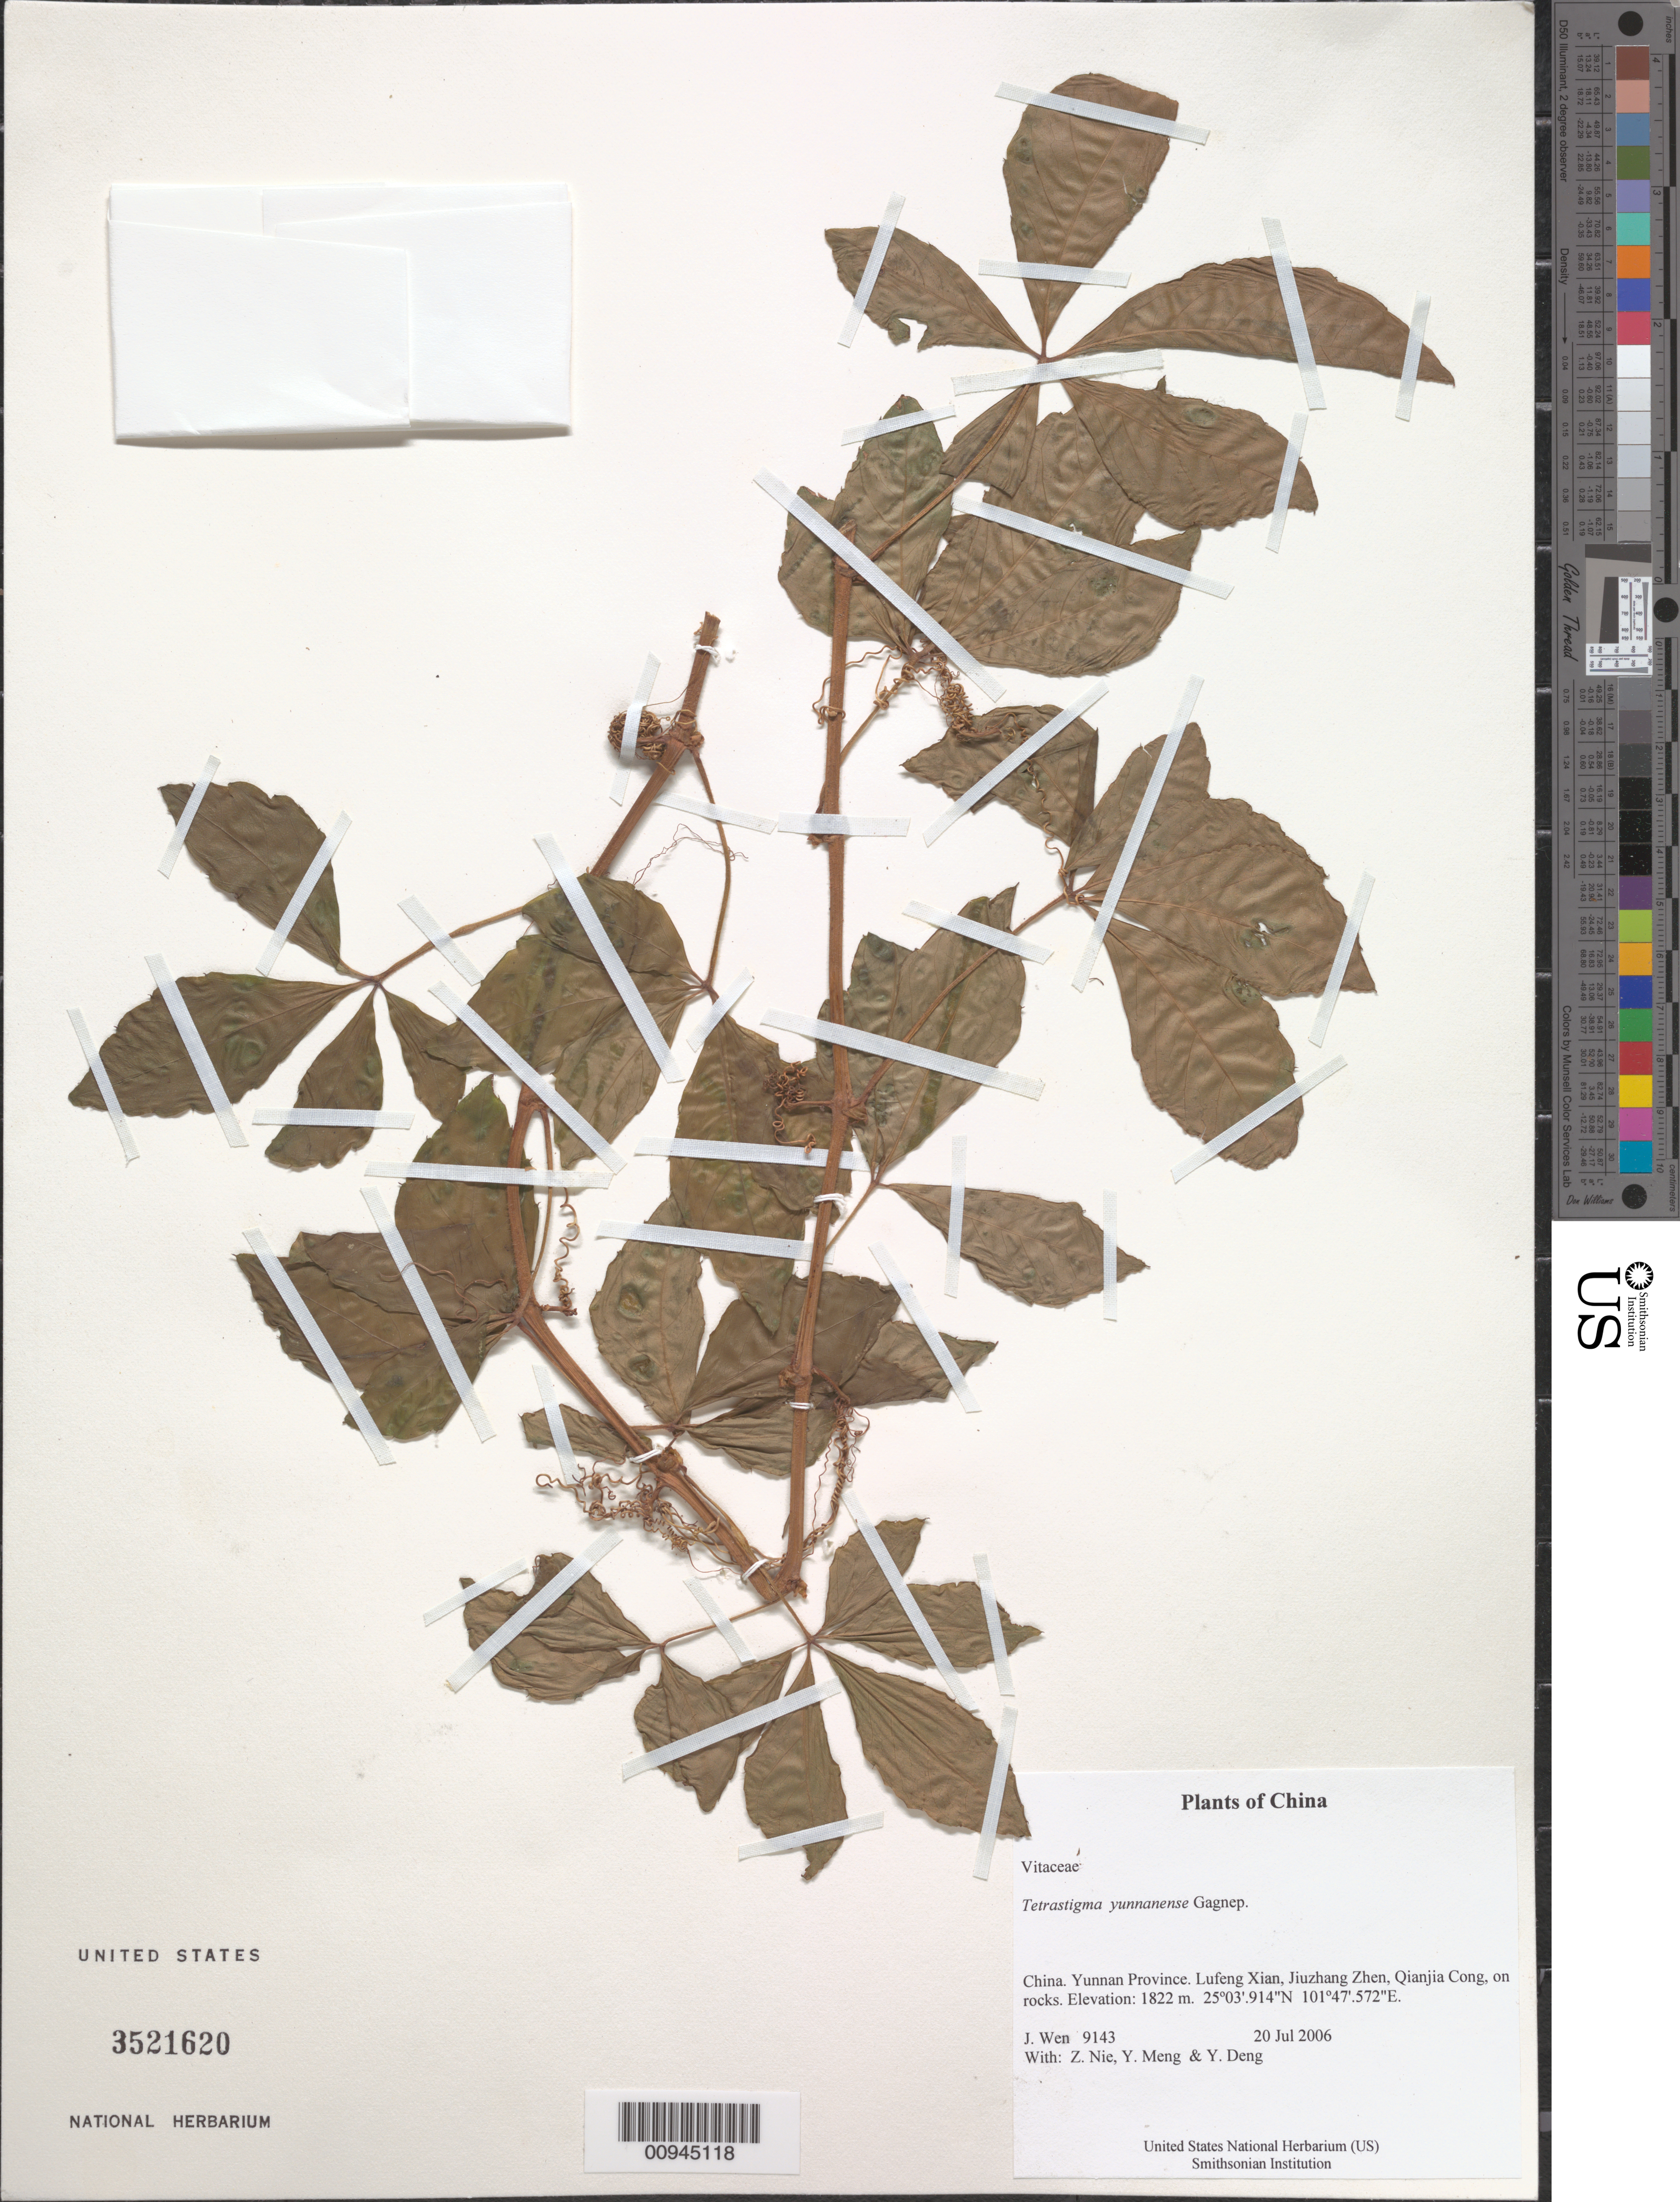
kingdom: Plantae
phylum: Tracheophyta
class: Magnoliopsida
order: Vitales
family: Vitaceae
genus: Tetrastigma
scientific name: Tetrastigma yunnanense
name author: Gagnep.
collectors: J. Wen, Z. Nie, Y. Meng & Y. Deng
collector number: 9143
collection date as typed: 20 Jul 2006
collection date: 2006-07-20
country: China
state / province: Yunnan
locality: Yunnan Province. Lufeng Xian, Jiuzhang Zhen, Qianjia Cong, on rocks.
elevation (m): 1822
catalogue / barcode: US 3521620